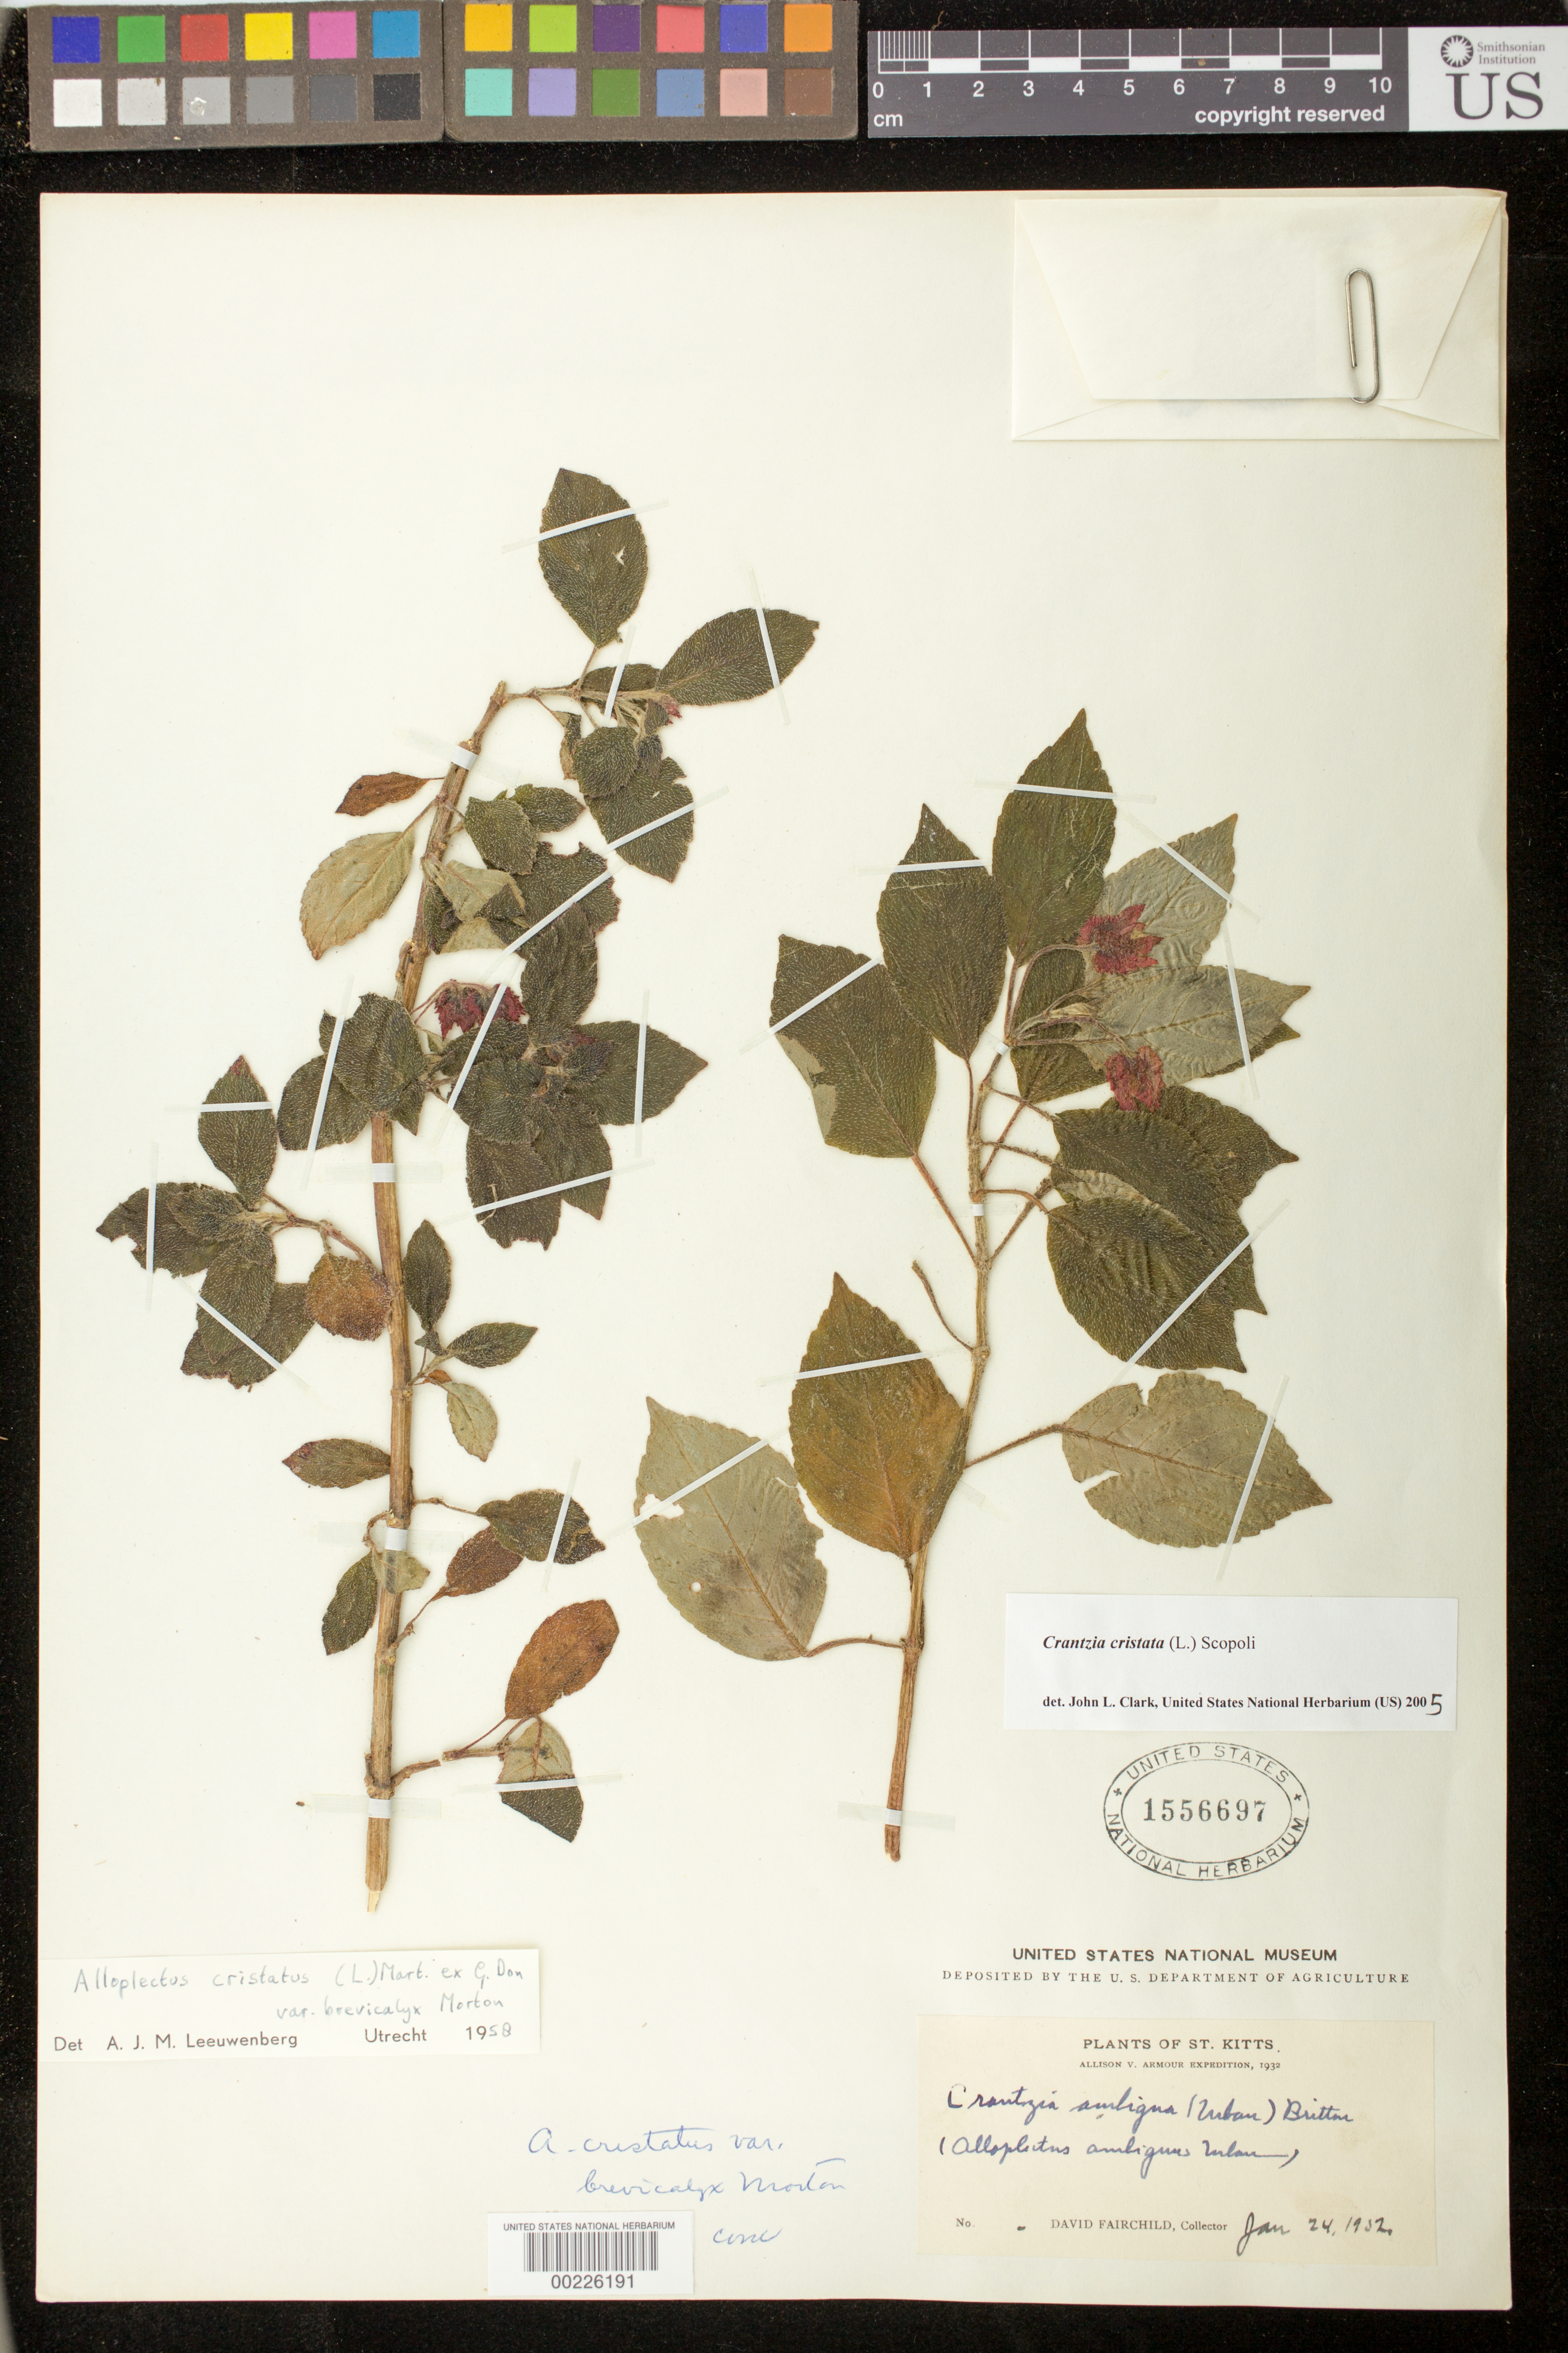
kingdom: Plantae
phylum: Tracheophyta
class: Magnoliopsida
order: Lamiales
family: Gesneriaceae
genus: Crantzia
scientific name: Crantzia cristata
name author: (L.) Scop. ex Fritsch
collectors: C. H. L. Sastre & F. Sastre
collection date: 1974-04-20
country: Guadeloupe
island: Basse Terre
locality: Mamelle Pigeon base.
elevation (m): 600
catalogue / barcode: US 1556697